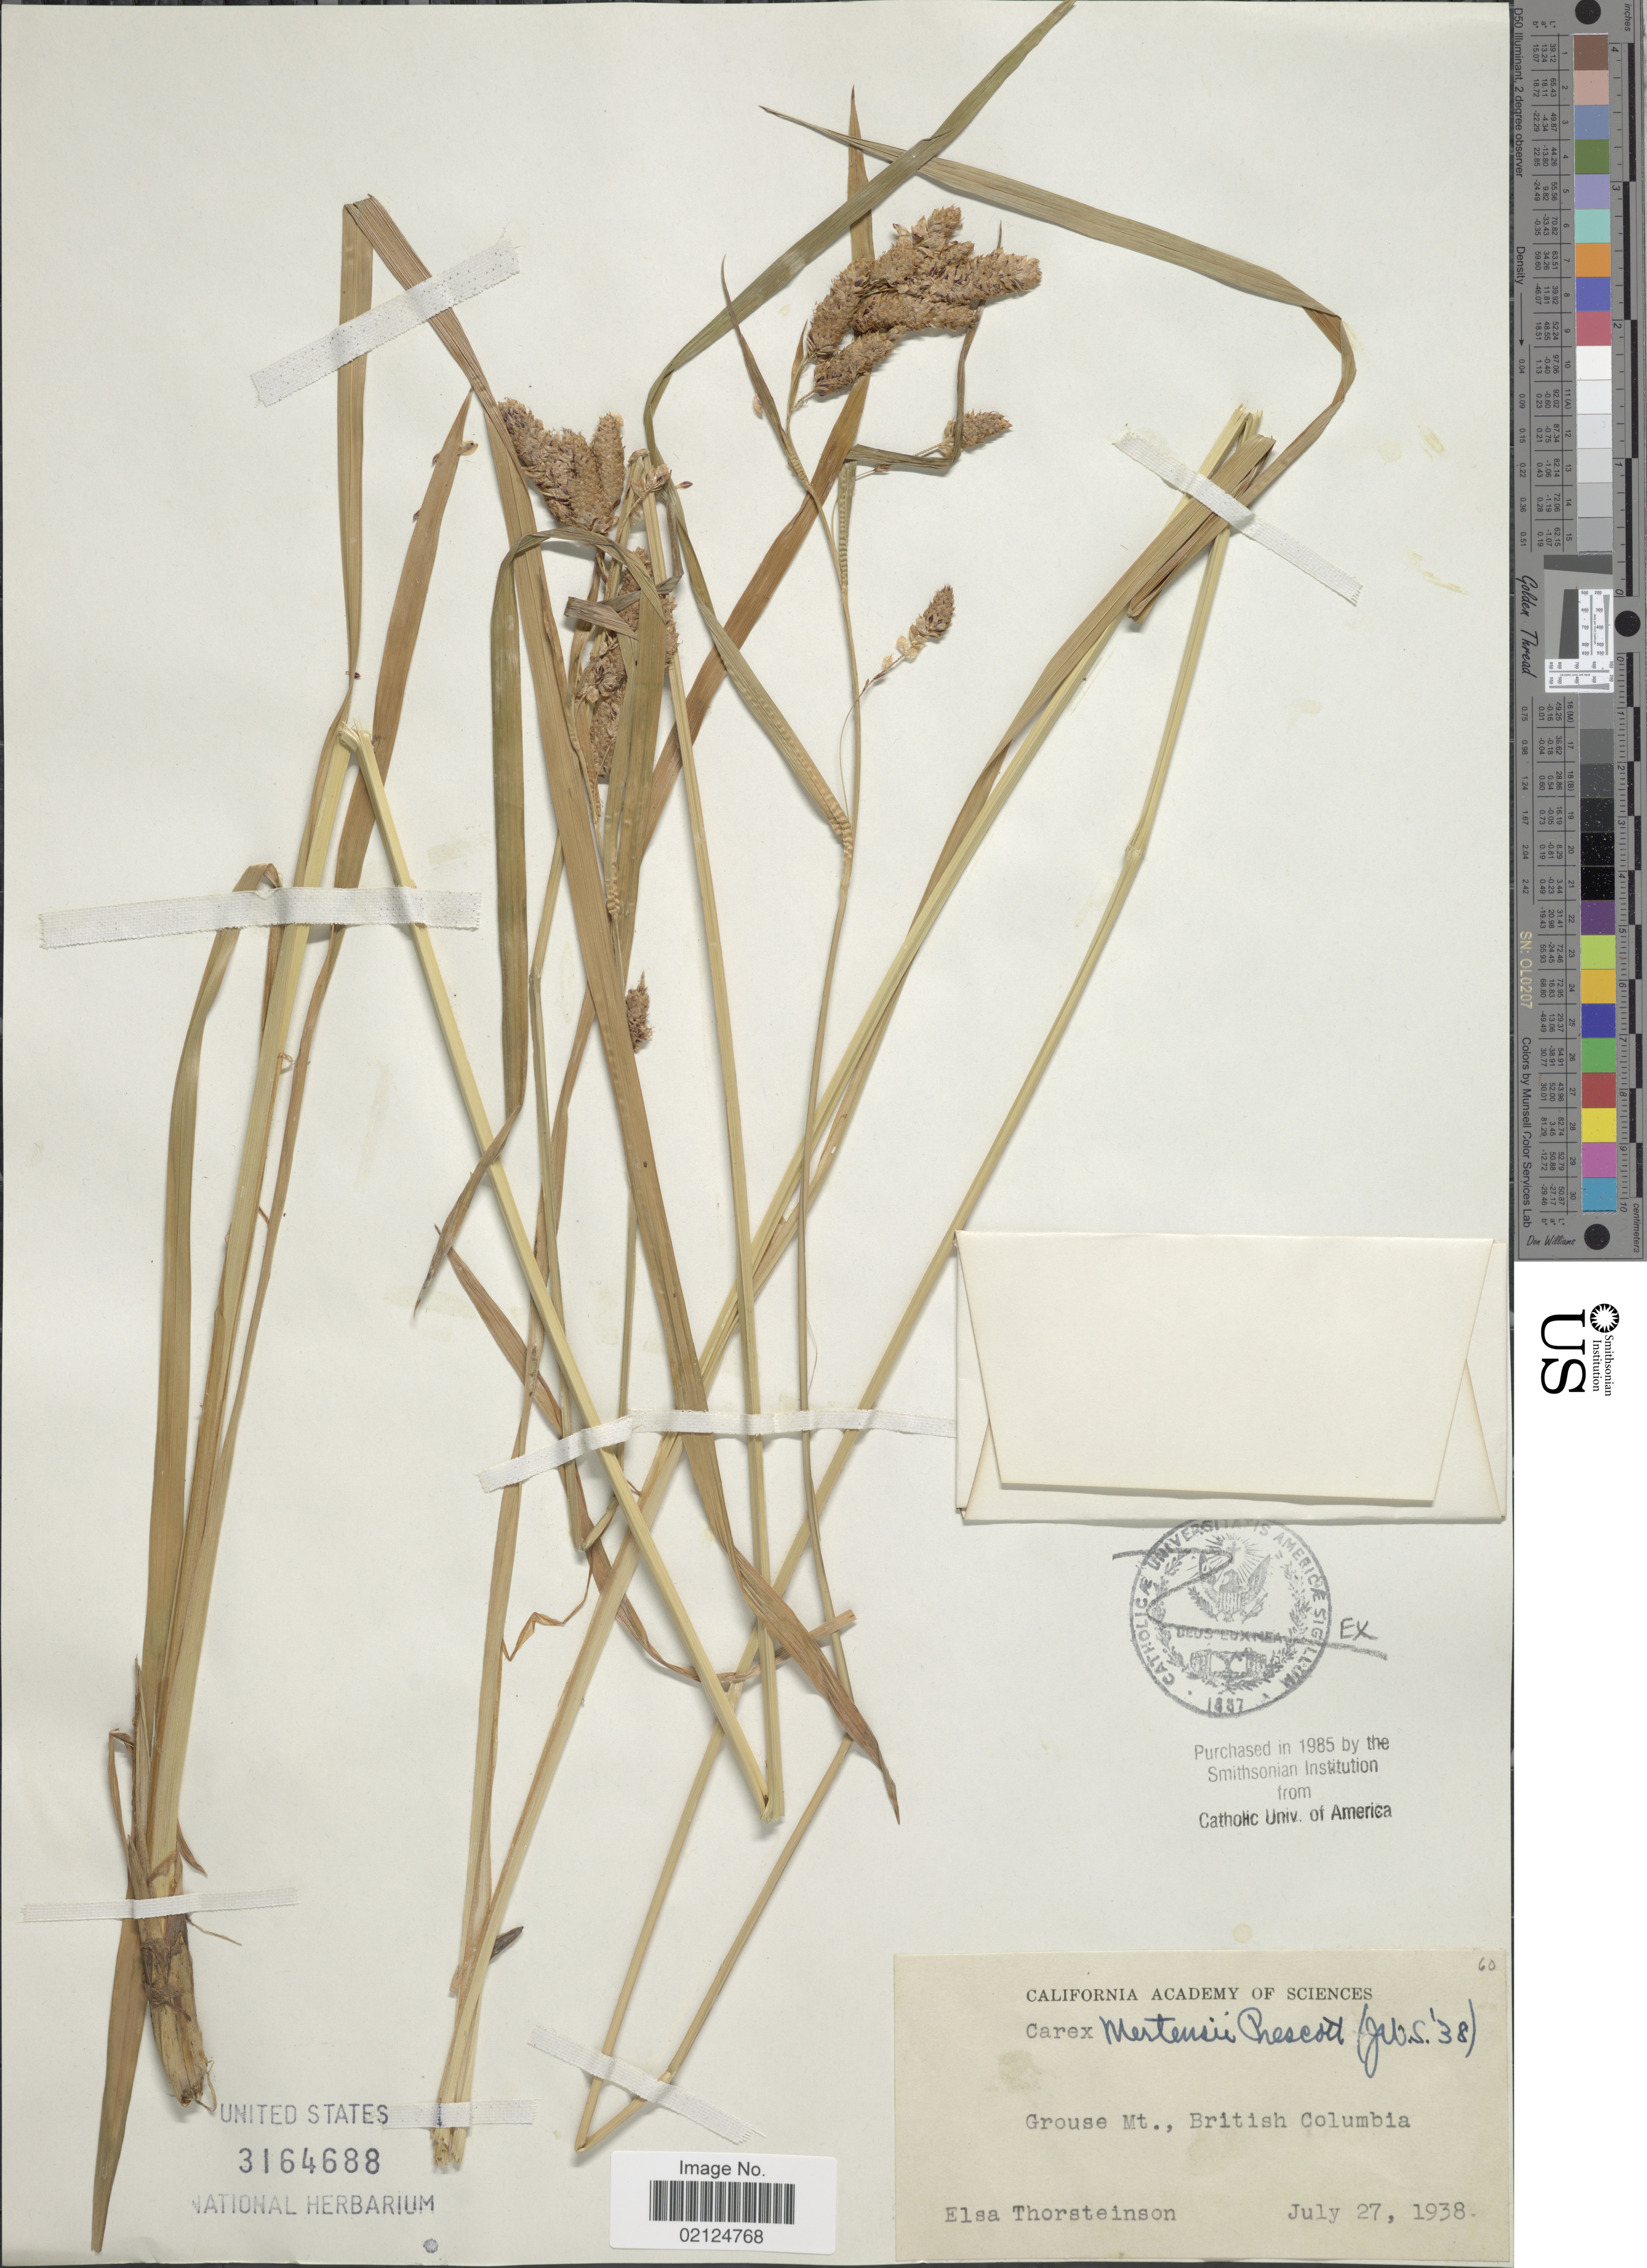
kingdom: Plantae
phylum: Tracheophyta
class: Liliopsida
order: Poales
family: Cyperaceae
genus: Carex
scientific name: Carex mertensii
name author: J.D. Prescott ex Bong.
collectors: E. Thorsteinson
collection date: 1938-07-27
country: Canada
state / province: British Columbia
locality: Grouse Mt.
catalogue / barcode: US 3164688